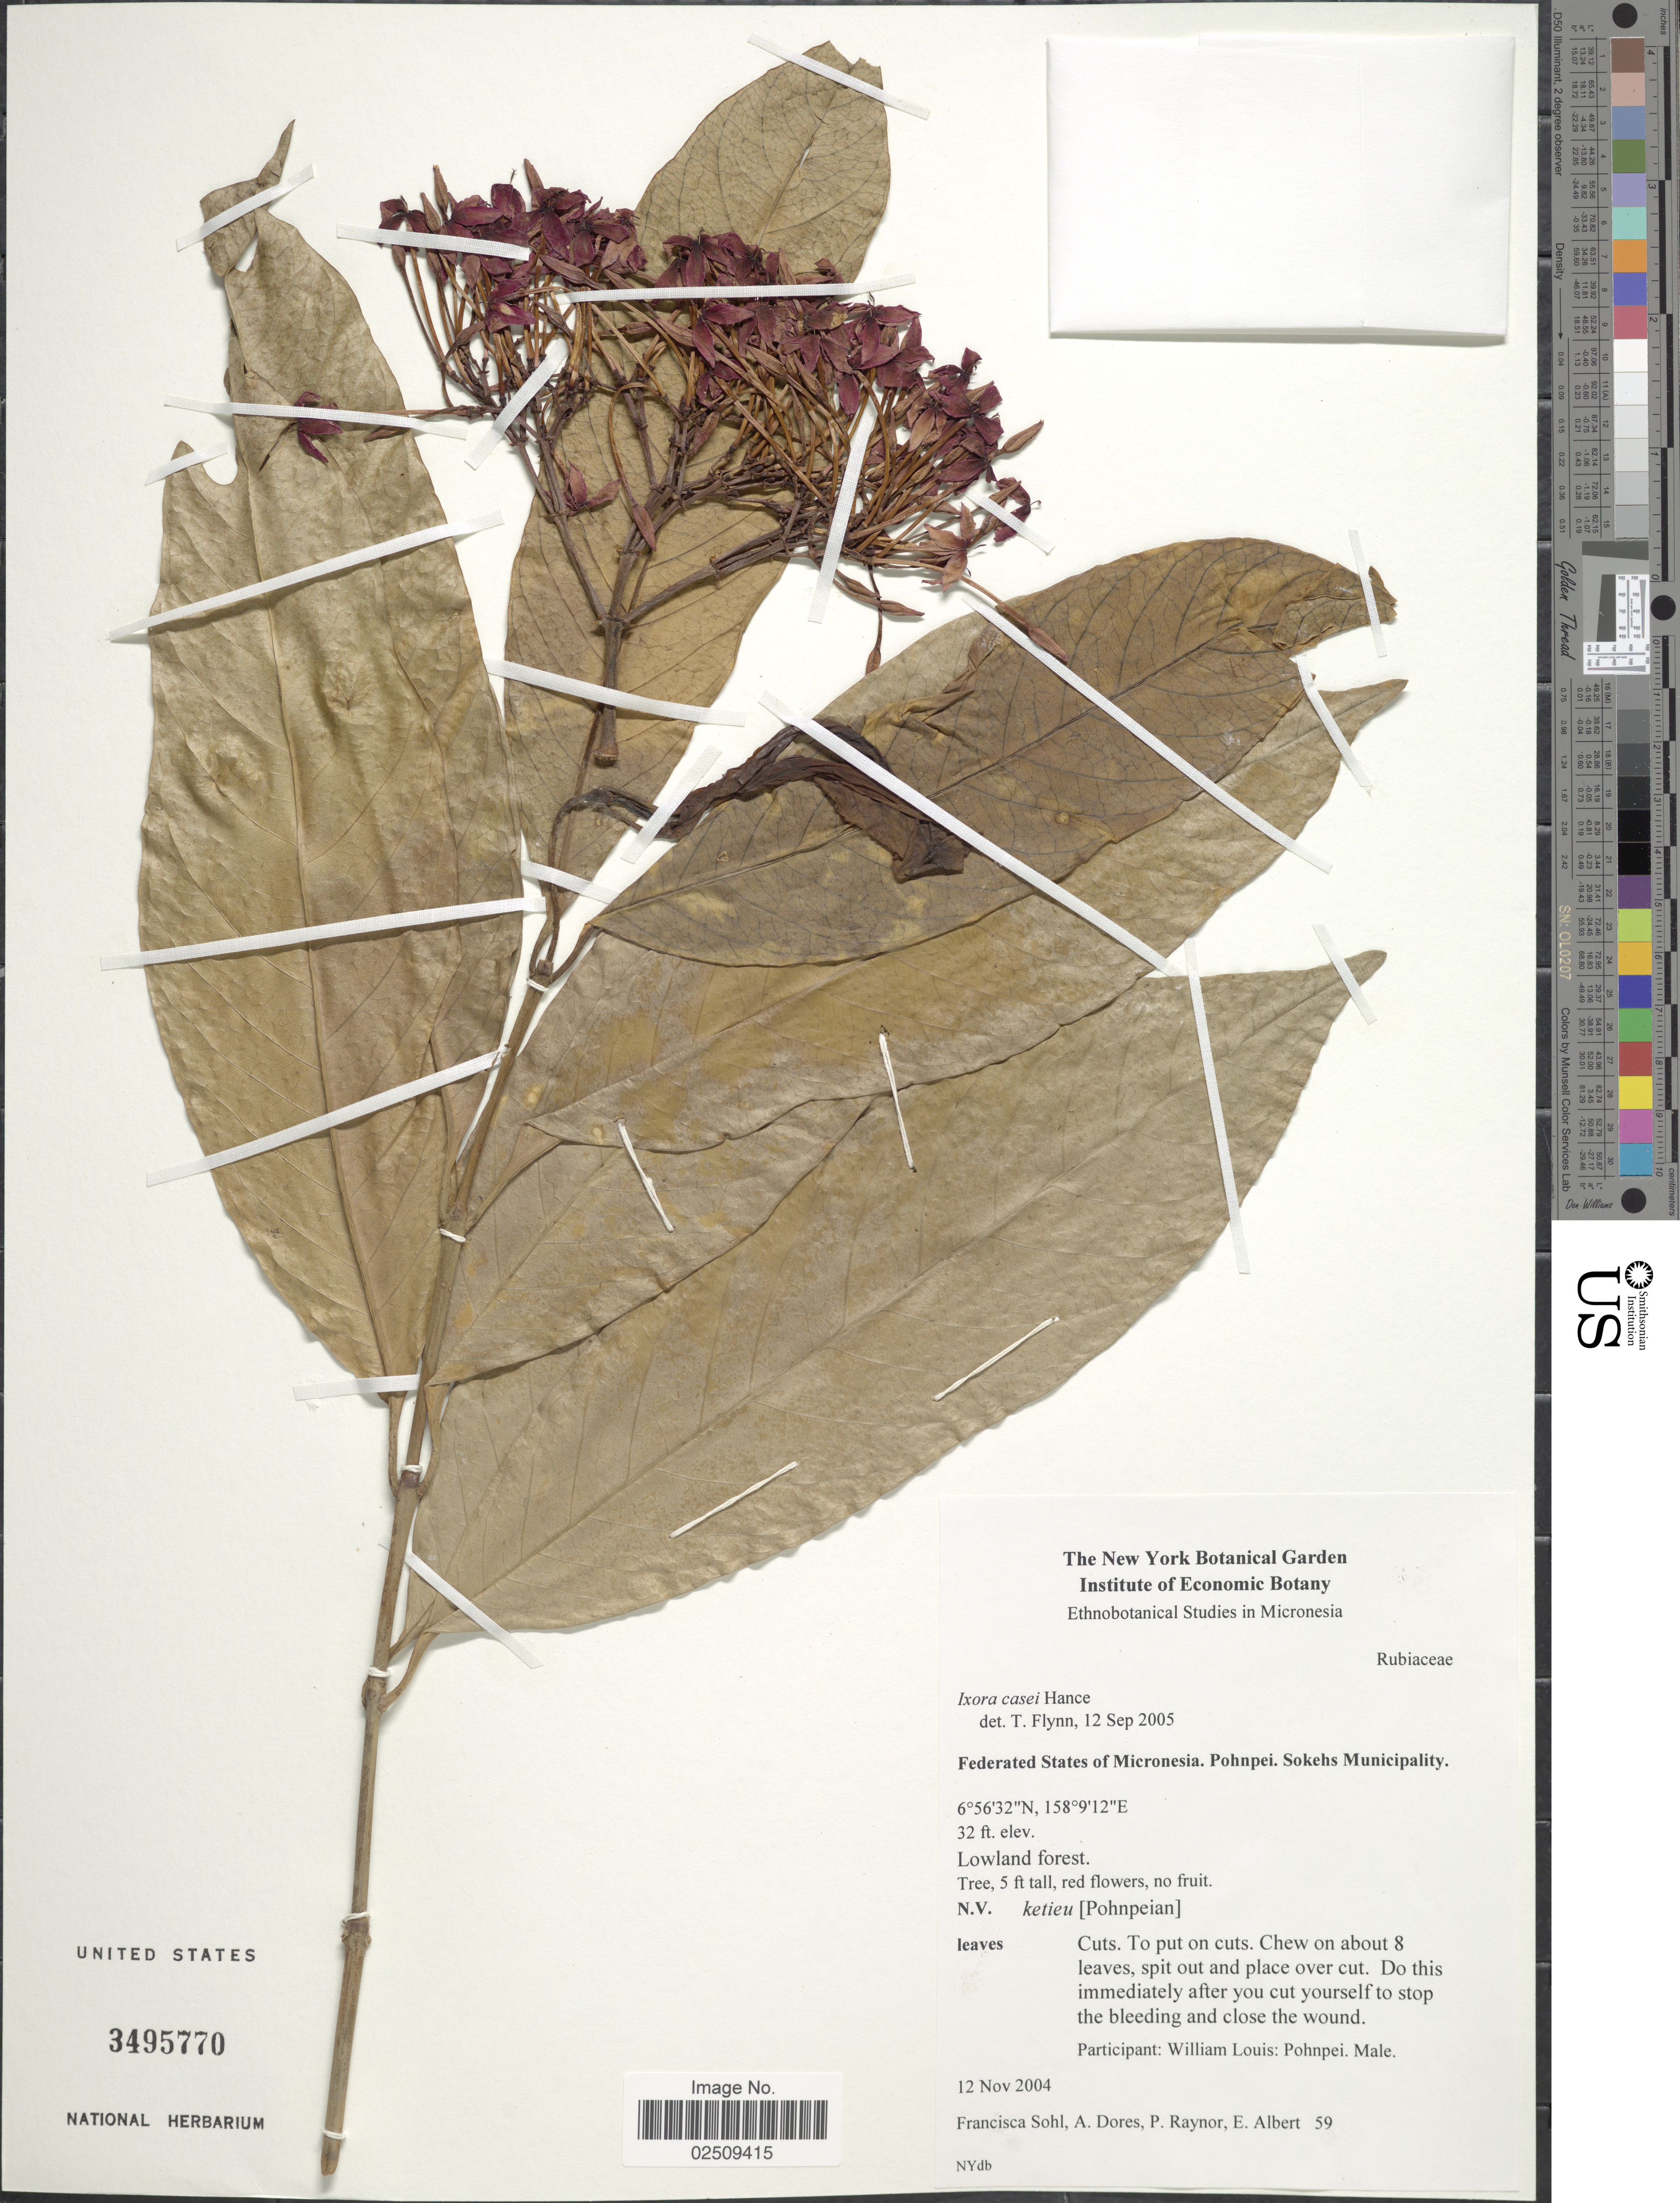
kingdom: Plantae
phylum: Tracheophyta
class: Magnoliopsida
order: Gentianales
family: Rubiaceae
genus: Ixora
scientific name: Ixora casei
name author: Hance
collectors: F. Sohl, A. Dores, P. Raynor & E. Albert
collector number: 59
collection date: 2004-11-12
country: Micronesia, Federated States of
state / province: Pohnpei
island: Pohnpei [Ponape]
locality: Sokehs Municipality, Lowland forest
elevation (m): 10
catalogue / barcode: US 3495770